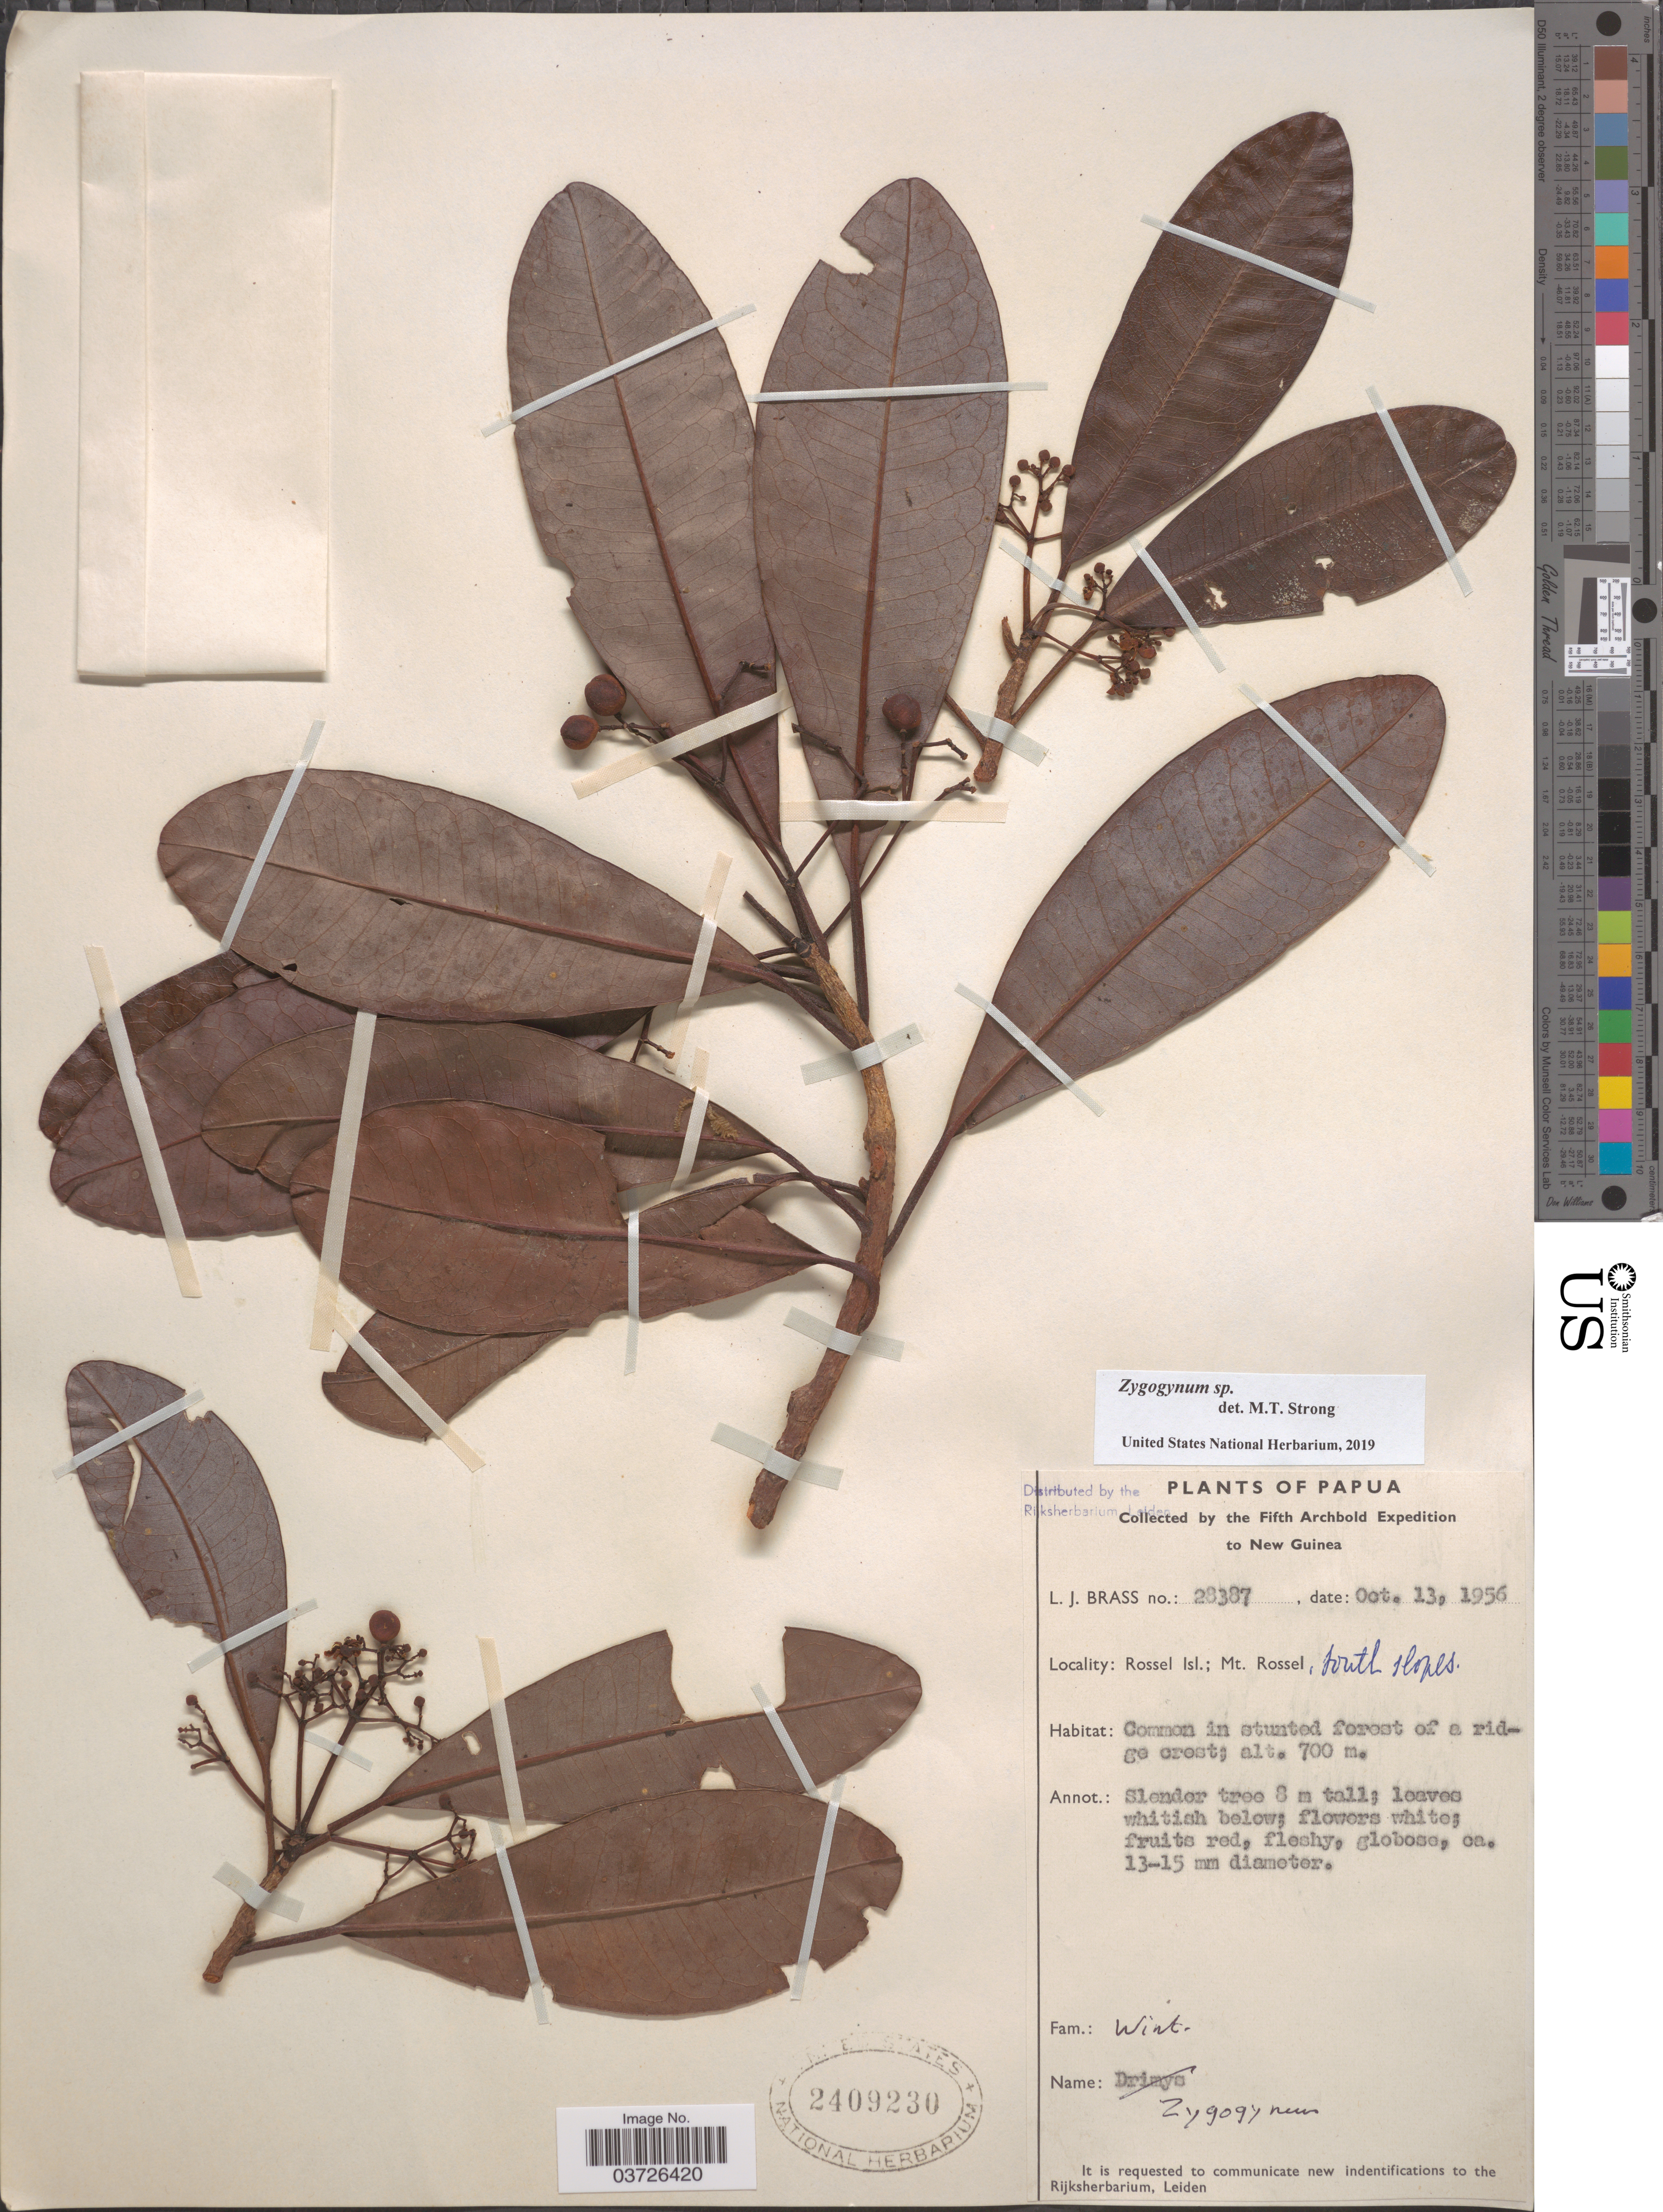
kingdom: Plantae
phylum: Tracheophyta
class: Magnoliopsida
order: Canellales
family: Winteraceae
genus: Zygogynum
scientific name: Zygogynum sp.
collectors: L. J. Brass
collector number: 28387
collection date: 1956-10-13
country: Papua New Guinea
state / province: Milne Bay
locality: Papua. New Guinea. Rossel Isl., Mt. Rossel, south slopes.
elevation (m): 700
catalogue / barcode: US 2409230